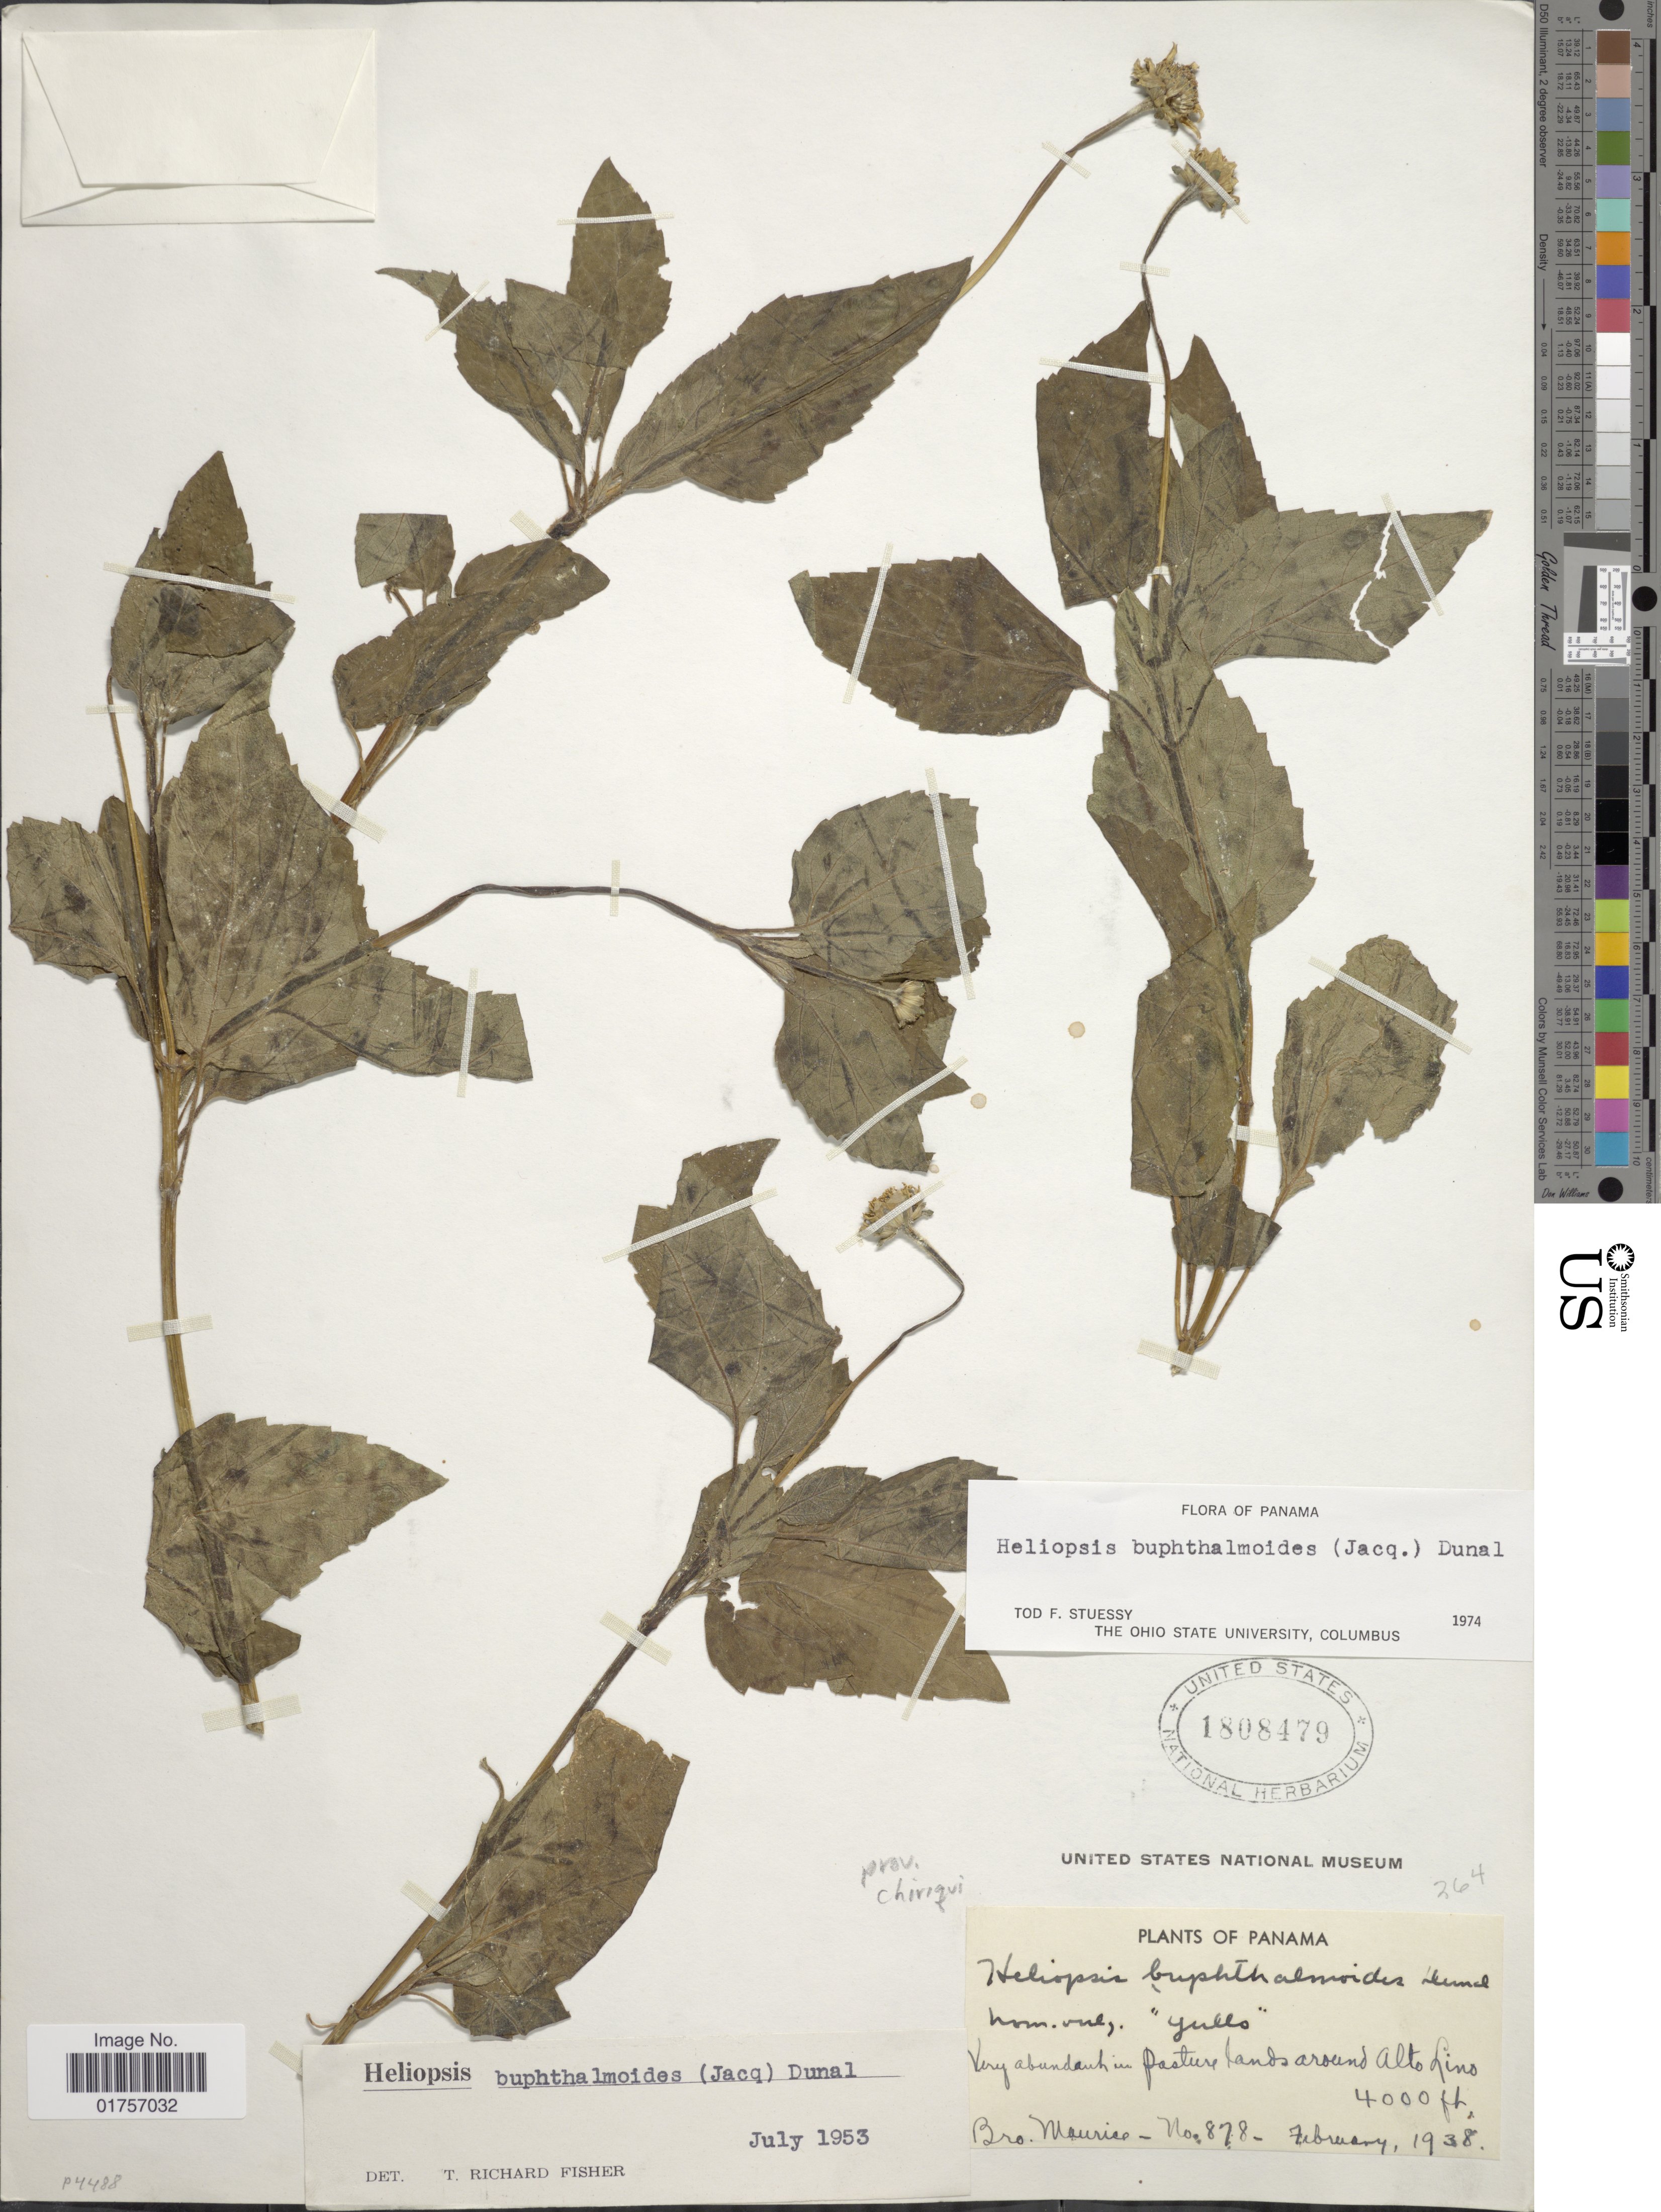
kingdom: Plantae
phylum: Tracheophyta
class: Magnoliopsida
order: Asterales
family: Asteraceae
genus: Heliopsis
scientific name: Heliopsis buphthalmoides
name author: (Jacq.) Dunal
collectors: B. Maurice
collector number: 878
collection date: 1938-02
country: Panama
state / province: Chiriqui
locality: Around Alto Lino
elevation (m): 1219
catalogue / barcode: US 1808479